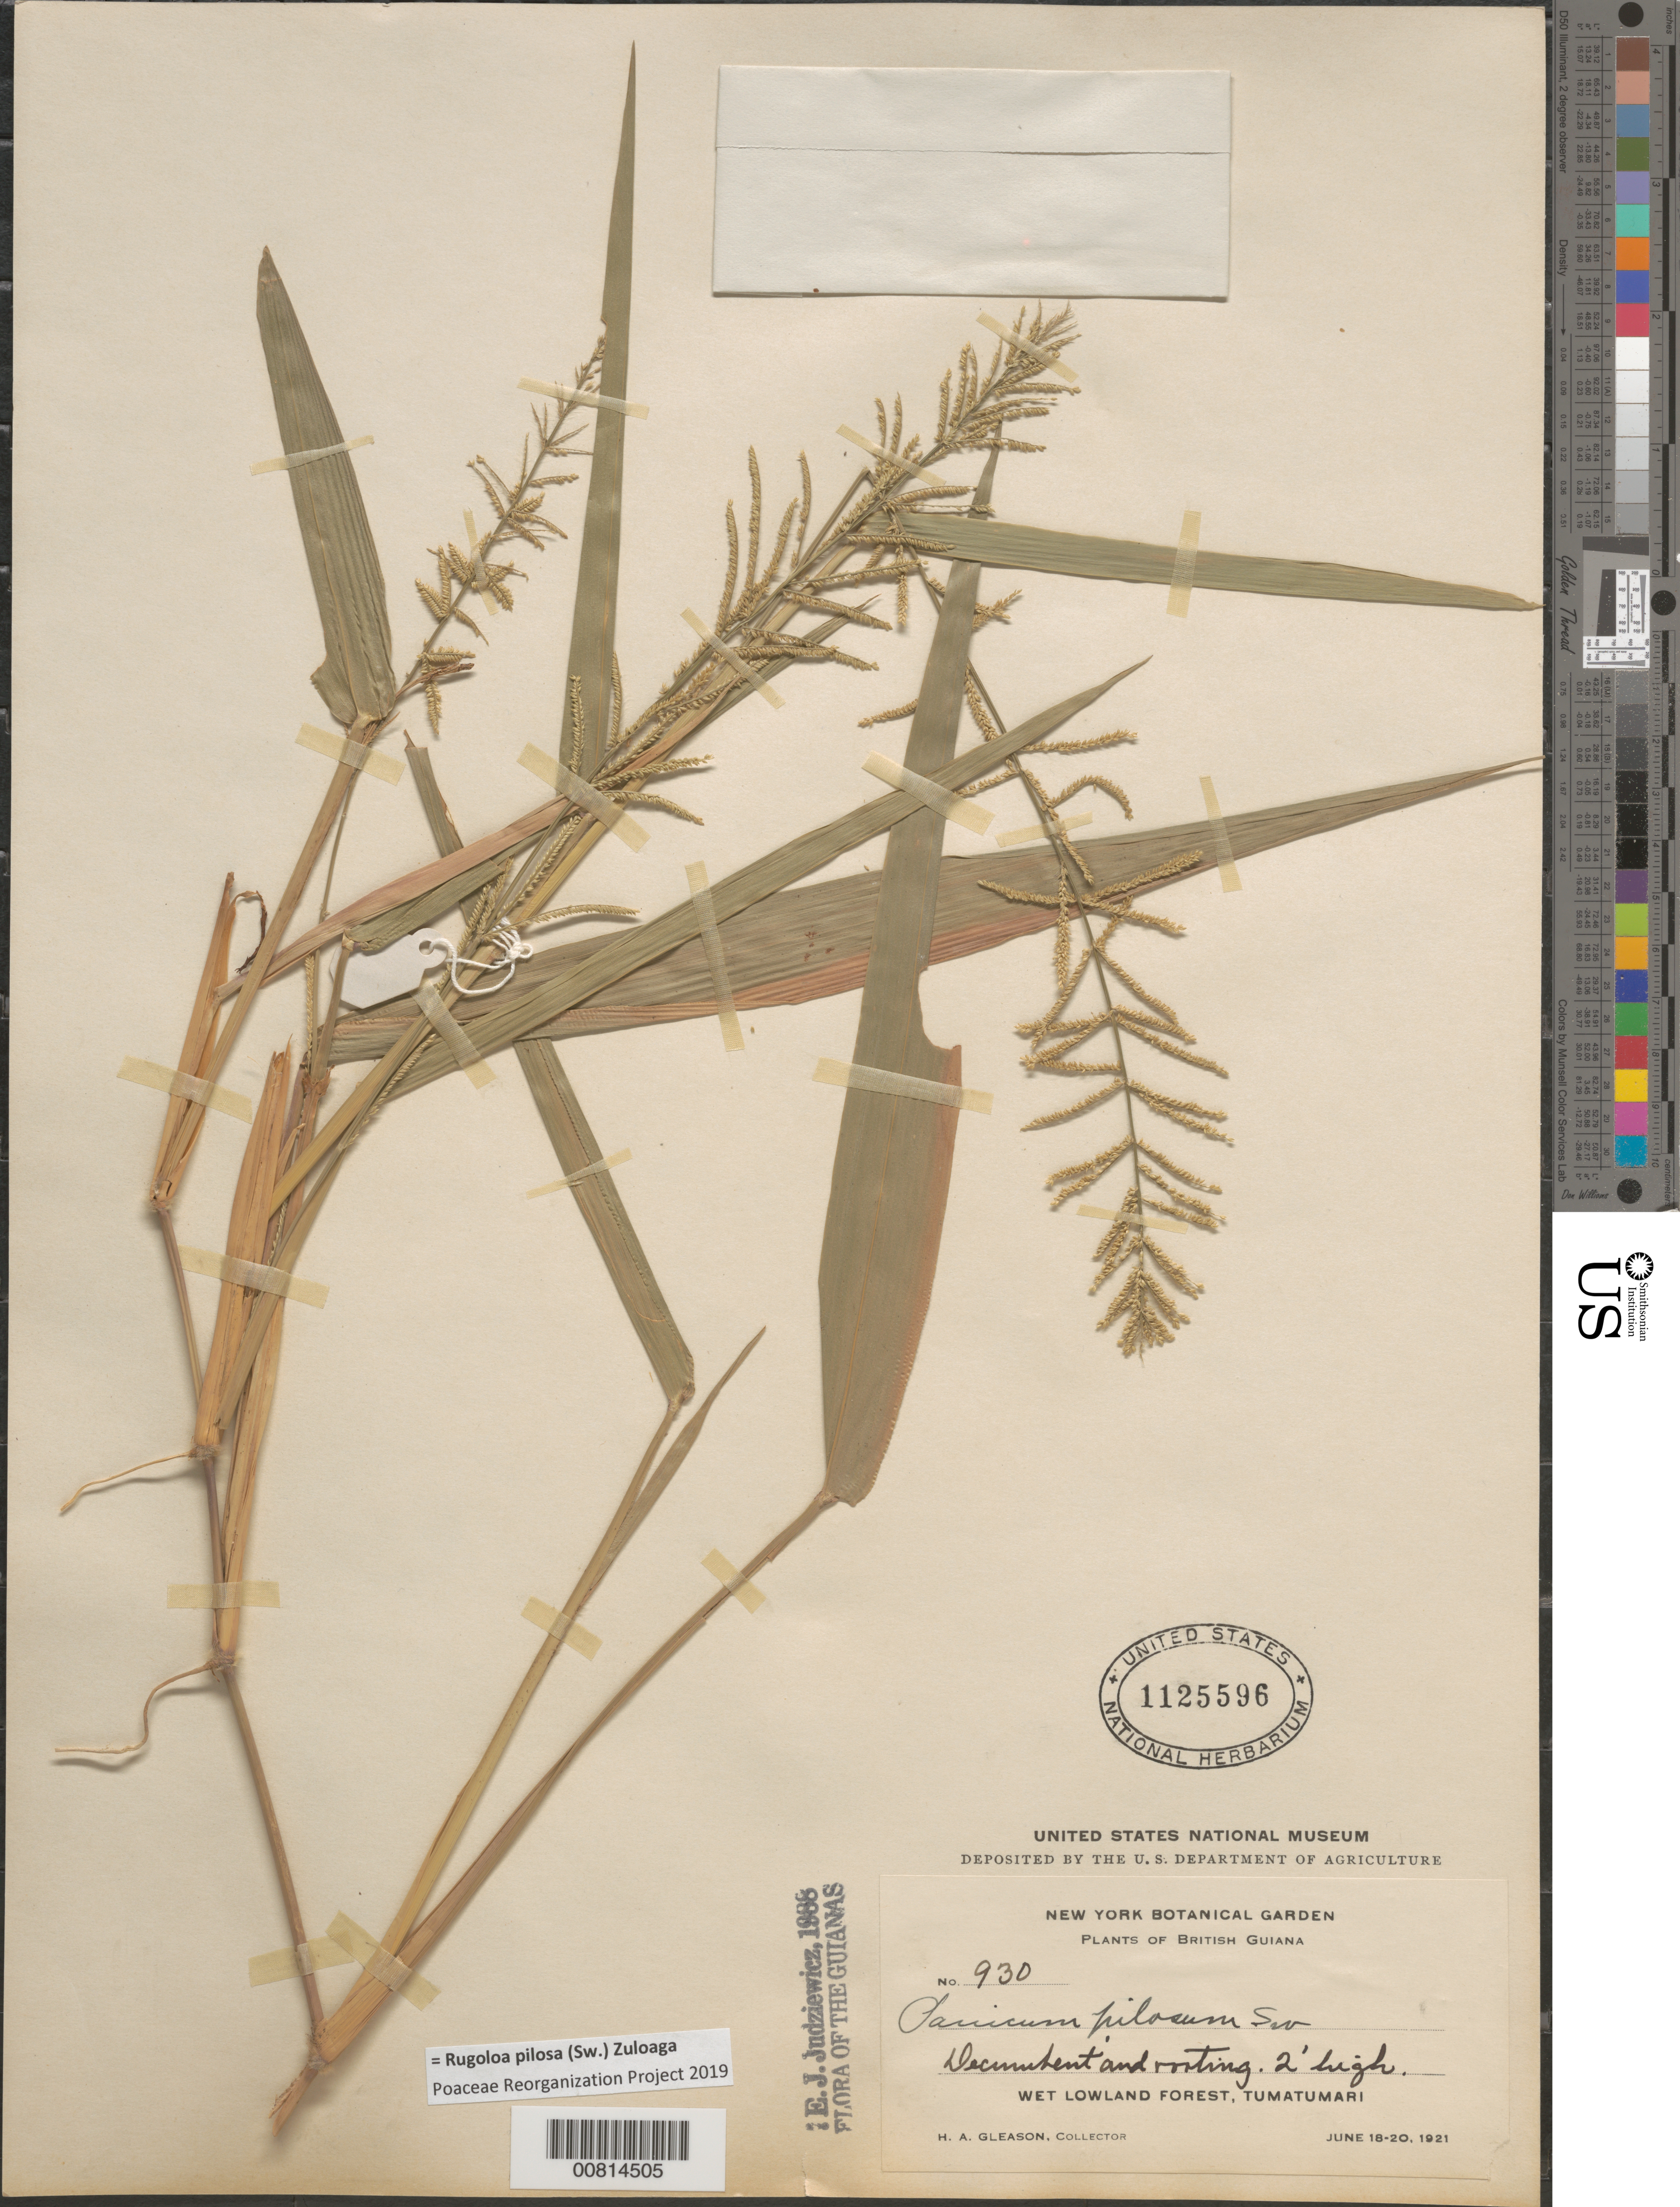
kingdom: Plantae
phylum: Tracheophyta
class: Liliopsida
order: Poales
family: Poaceae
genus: Panicum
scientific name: Panicum pilosum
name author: Sw.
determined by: Judziewicz, E. J.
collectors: H. A. Gleason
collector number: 930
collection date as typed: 18-Jun-21 to 20-Jun-21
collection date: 1921-06-18/1921-06-20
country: Guyana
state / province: U. Demerara-Berbice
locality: Tumatumari Village, Potaro R.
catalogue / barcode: US 1125596